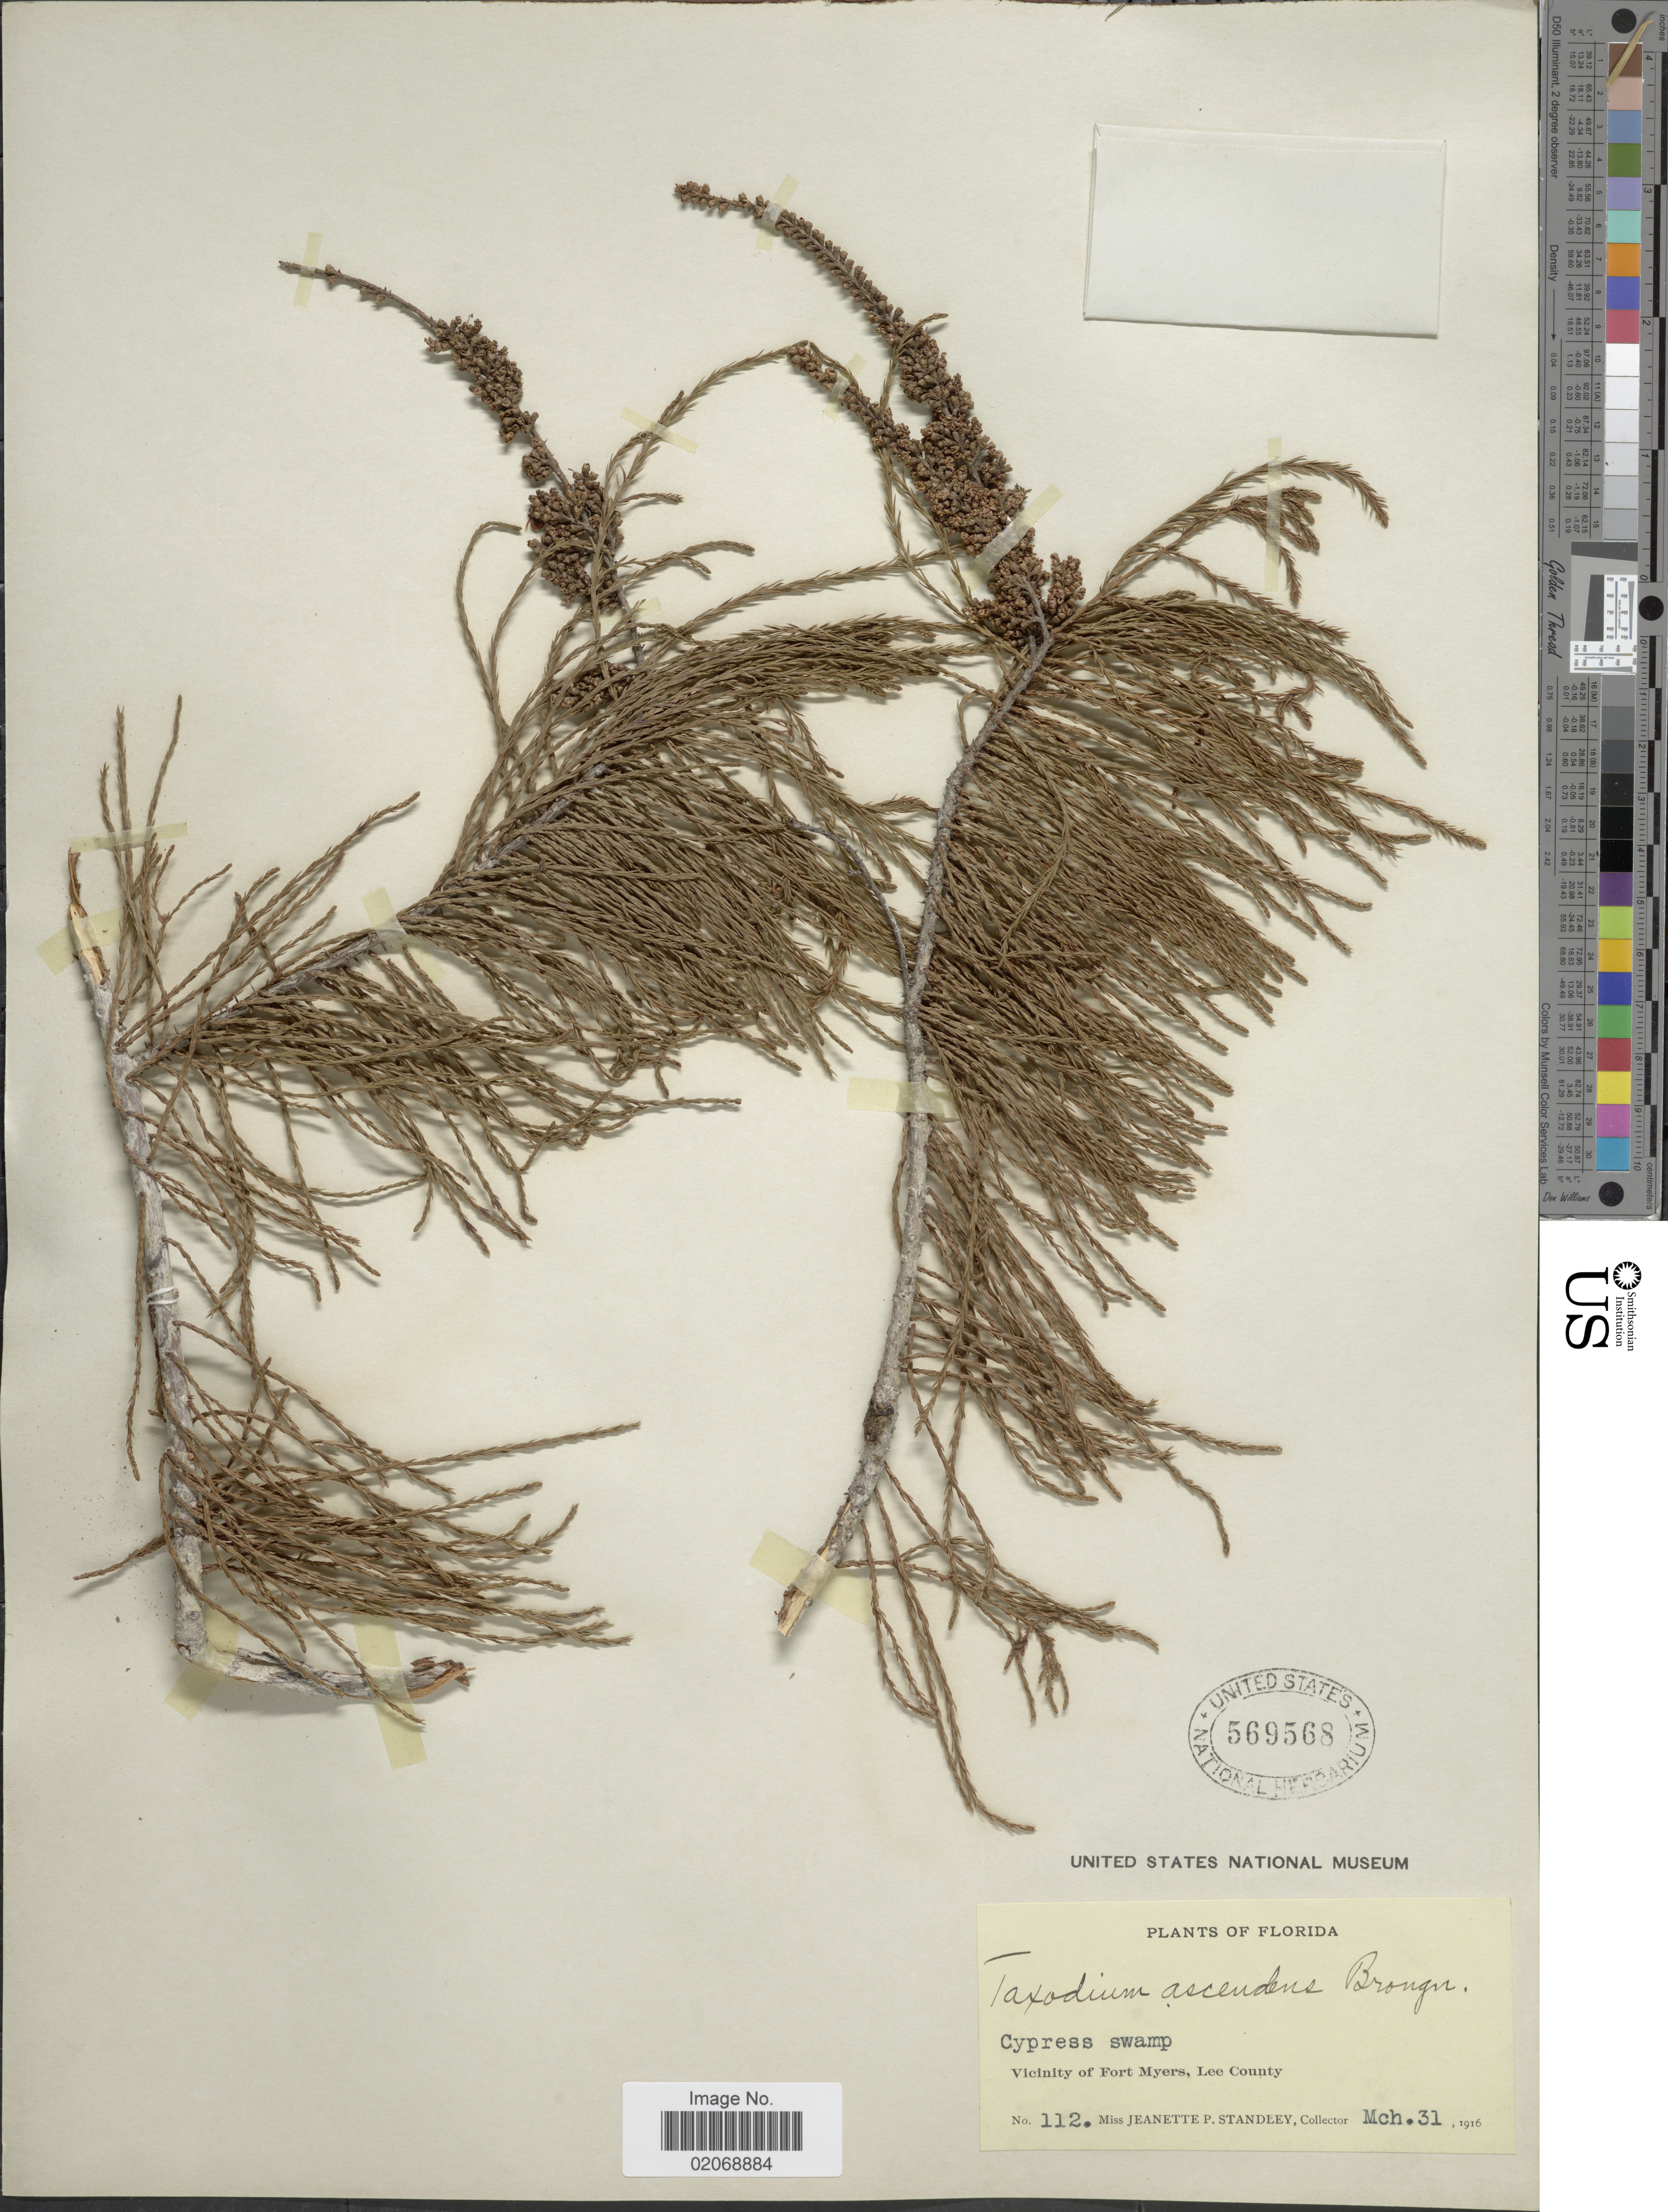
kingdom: Plantae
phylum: Tracheophyta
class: Pinopsida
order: Pinales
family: Cupressaceae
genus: Taxodium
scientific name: Taxodium ascendens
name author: Brongn.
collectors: J. P. Standley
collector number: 112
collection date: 1916-03-31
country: United States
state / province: Florida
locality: Vicinity of Fort Myers, Lee County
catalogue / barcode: US 569568